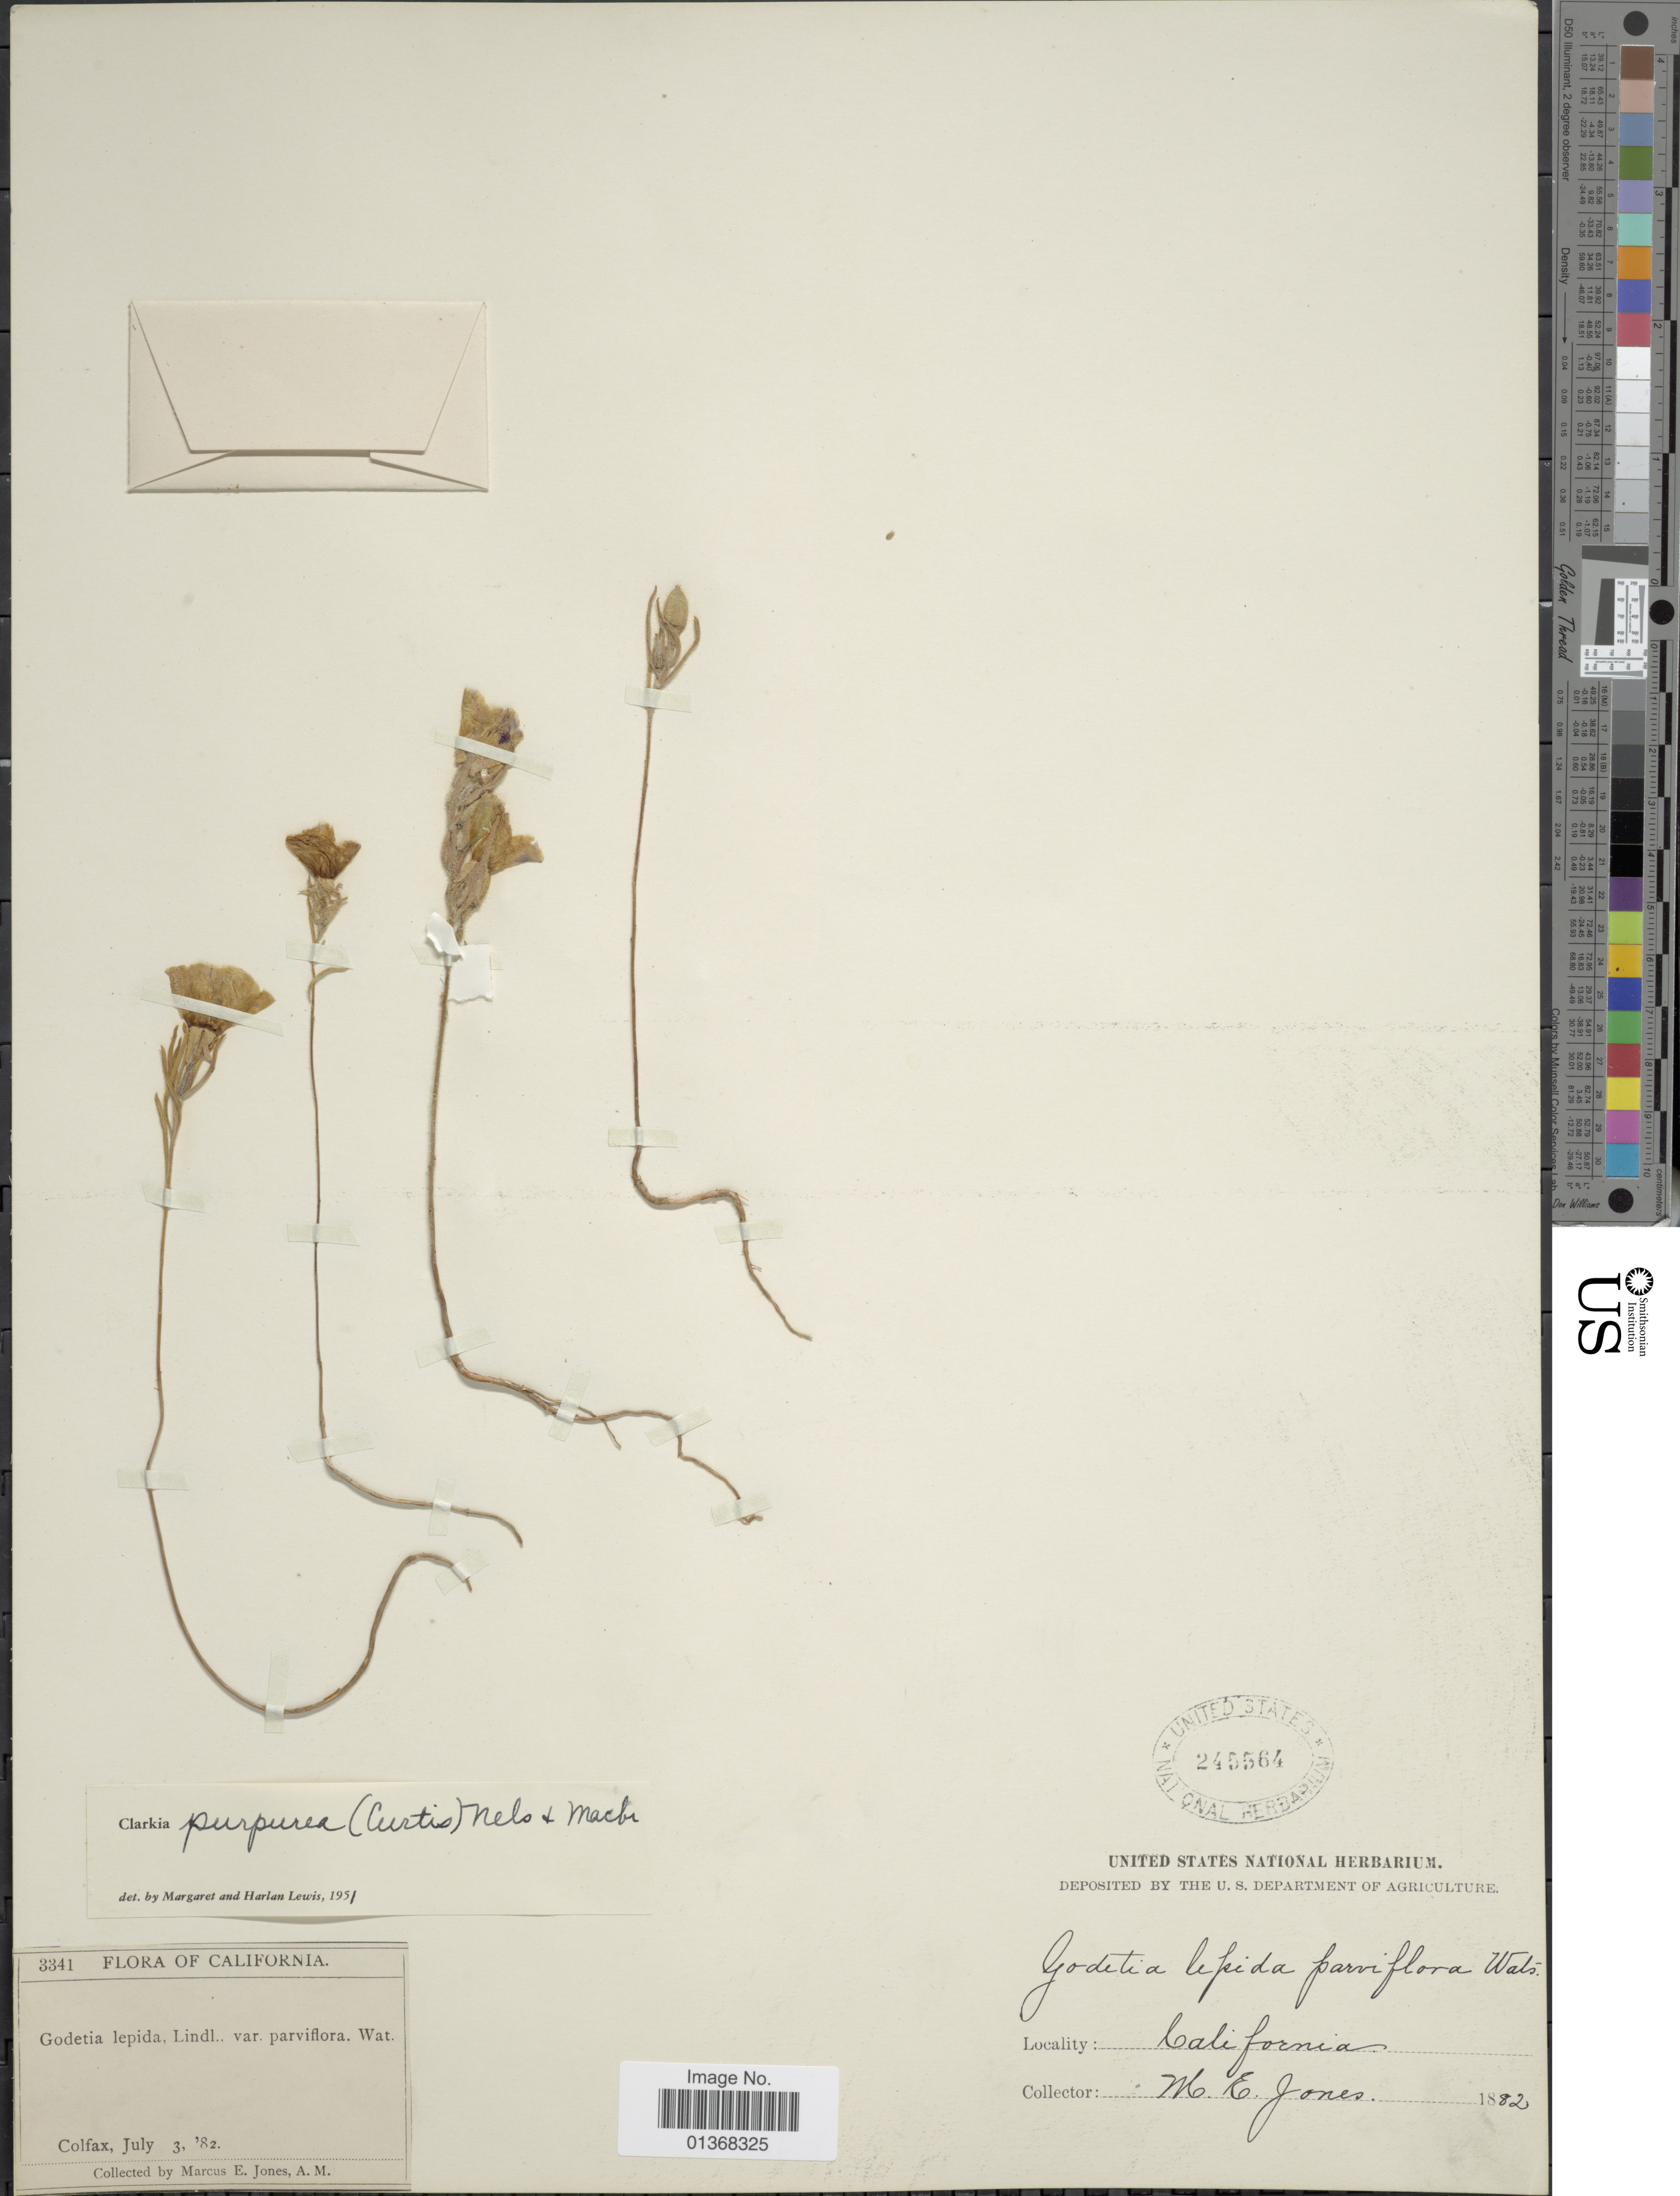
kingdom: Plantae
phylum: Tracheophyta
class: Magnoliopsida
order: Myrtales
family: Onagraceae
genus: Clarkia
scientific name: Clarkia purpurea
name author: (Curtis) A. Nelson & J.F. Macbr.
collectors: M. E. Jones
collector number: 3341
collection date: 1882-07-03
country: United States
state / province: California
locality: Colfax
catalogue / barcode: US 245564